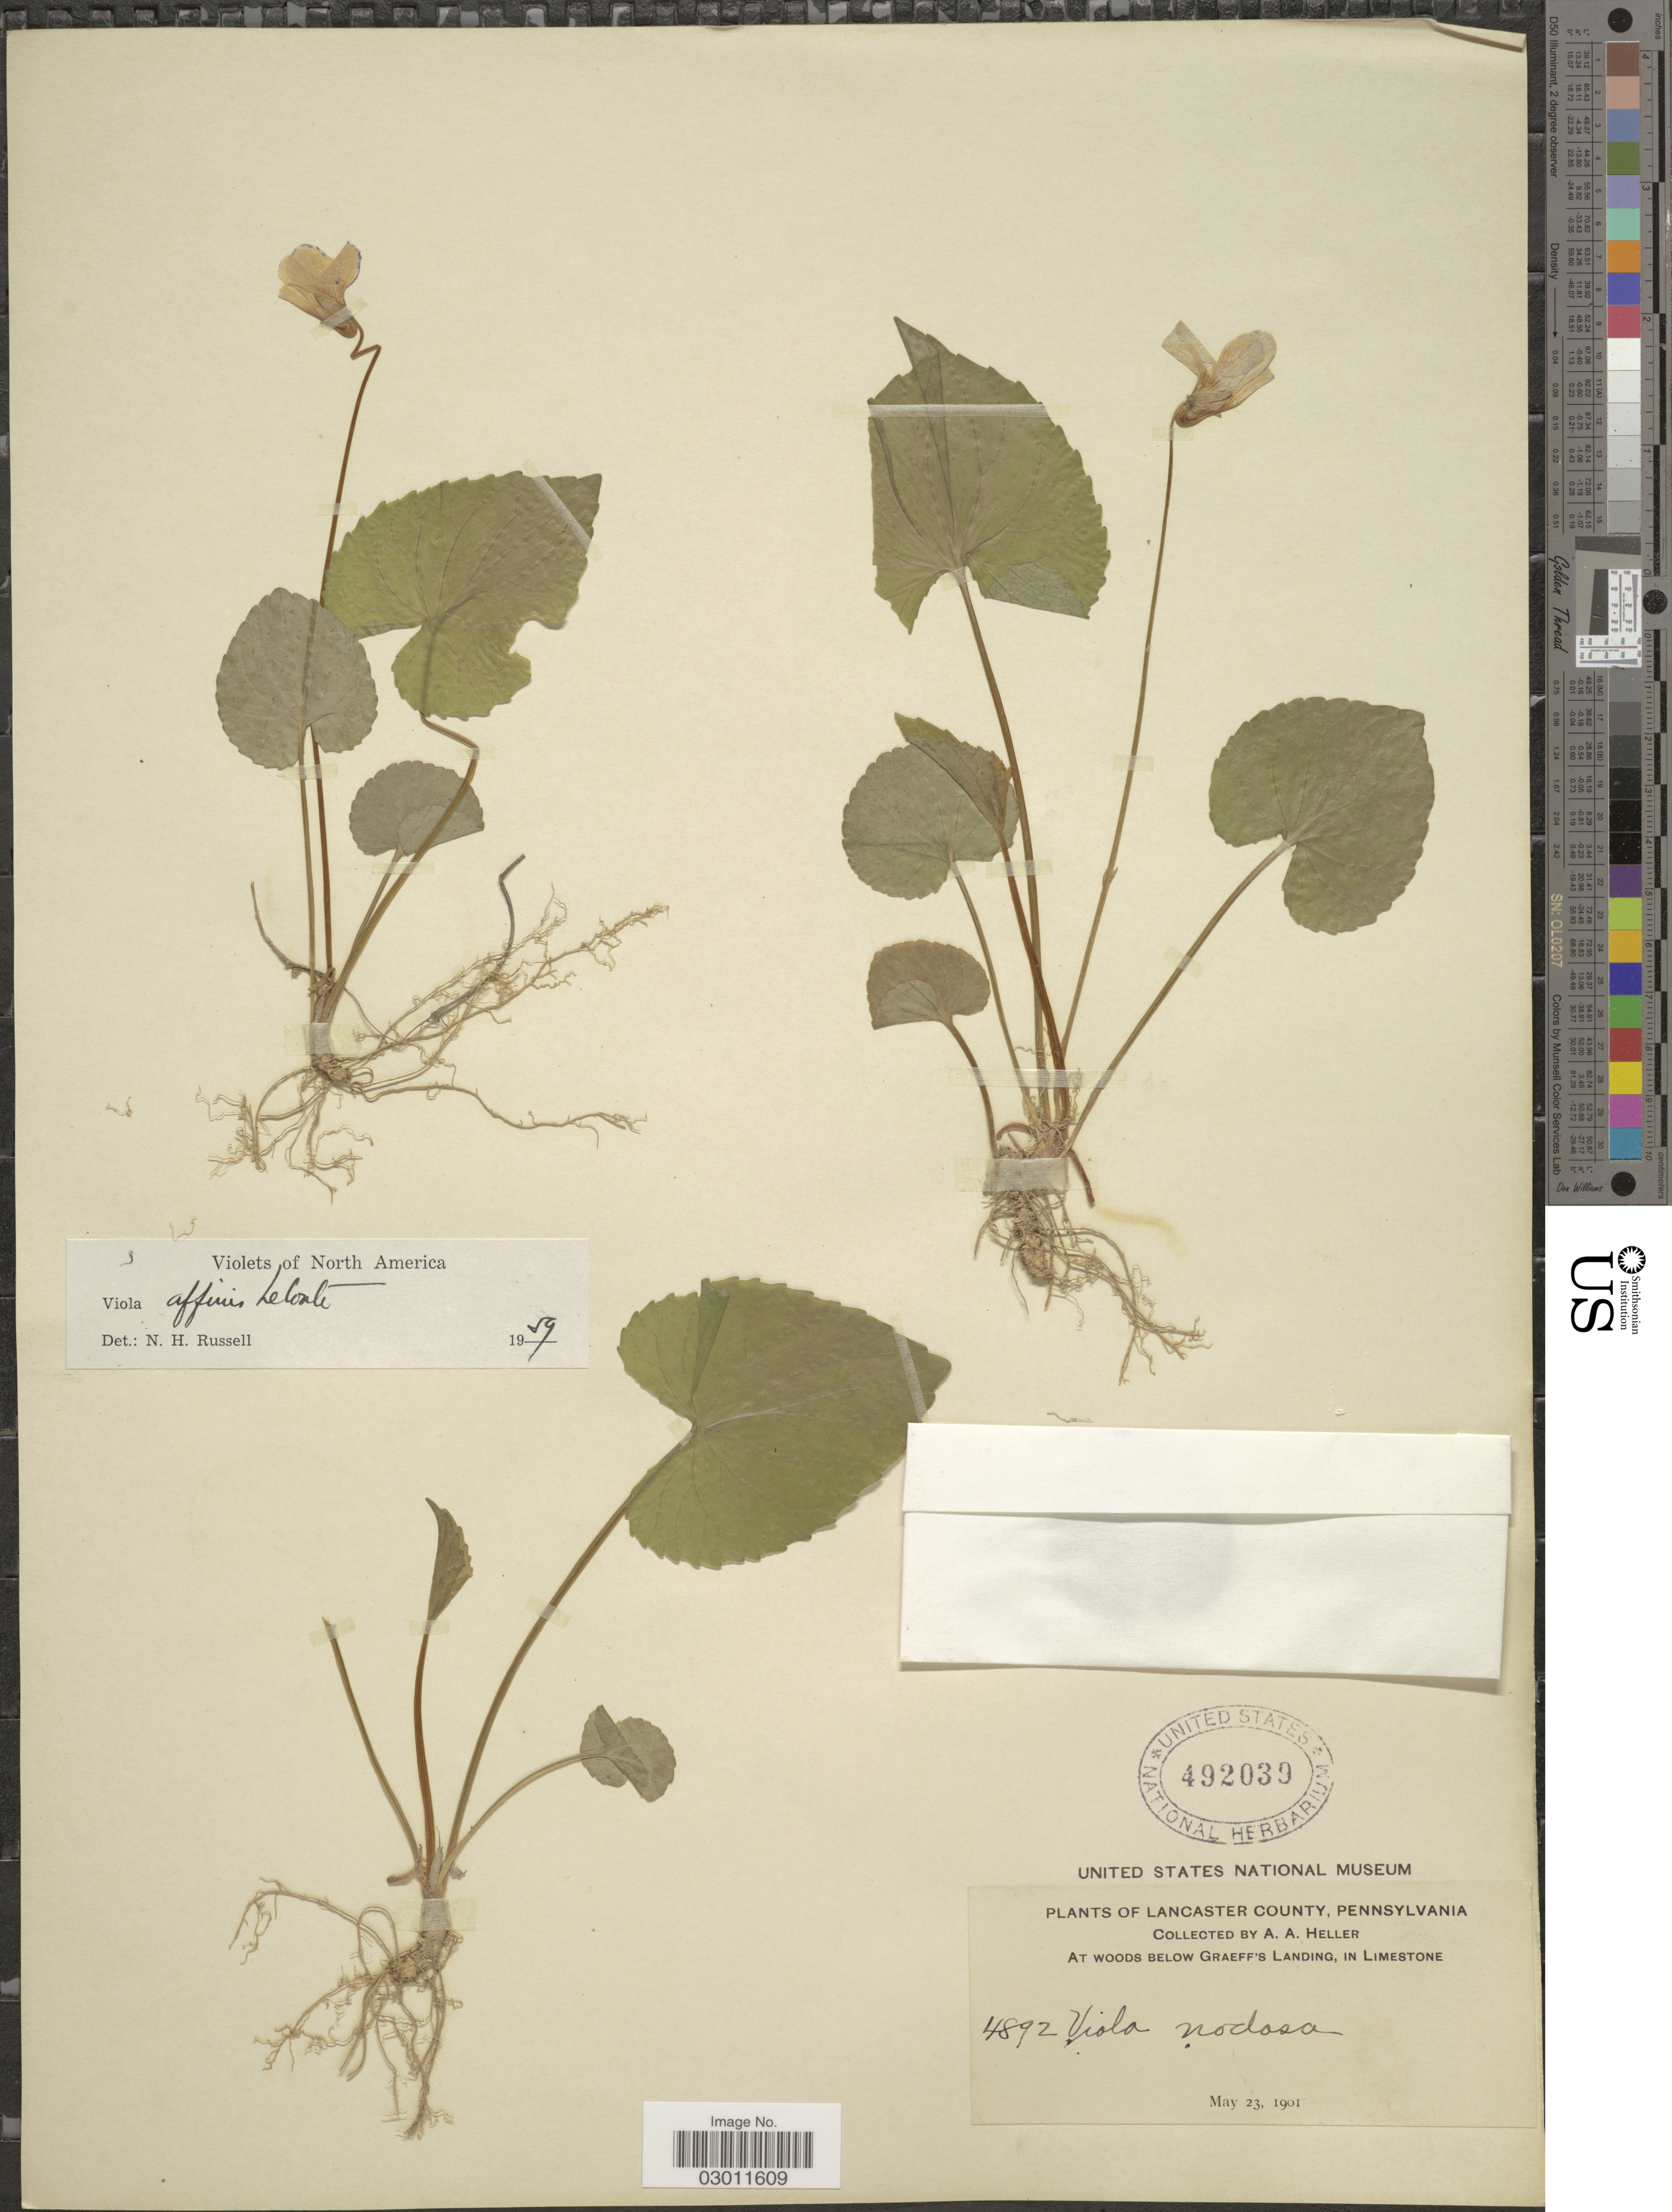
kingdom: Plantae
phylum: Tracheophyta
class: Magnoliopsida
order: Malpighiales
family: Violaceae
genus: Viola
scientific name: Viola affinis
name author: LeConte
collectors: A. A. Heller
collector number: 4892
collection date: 1901-05-23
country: United States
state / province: Pennsylvania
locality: Lancaster County, At woods below Graeff's Landing, in Limestone.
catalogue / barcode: US 492039